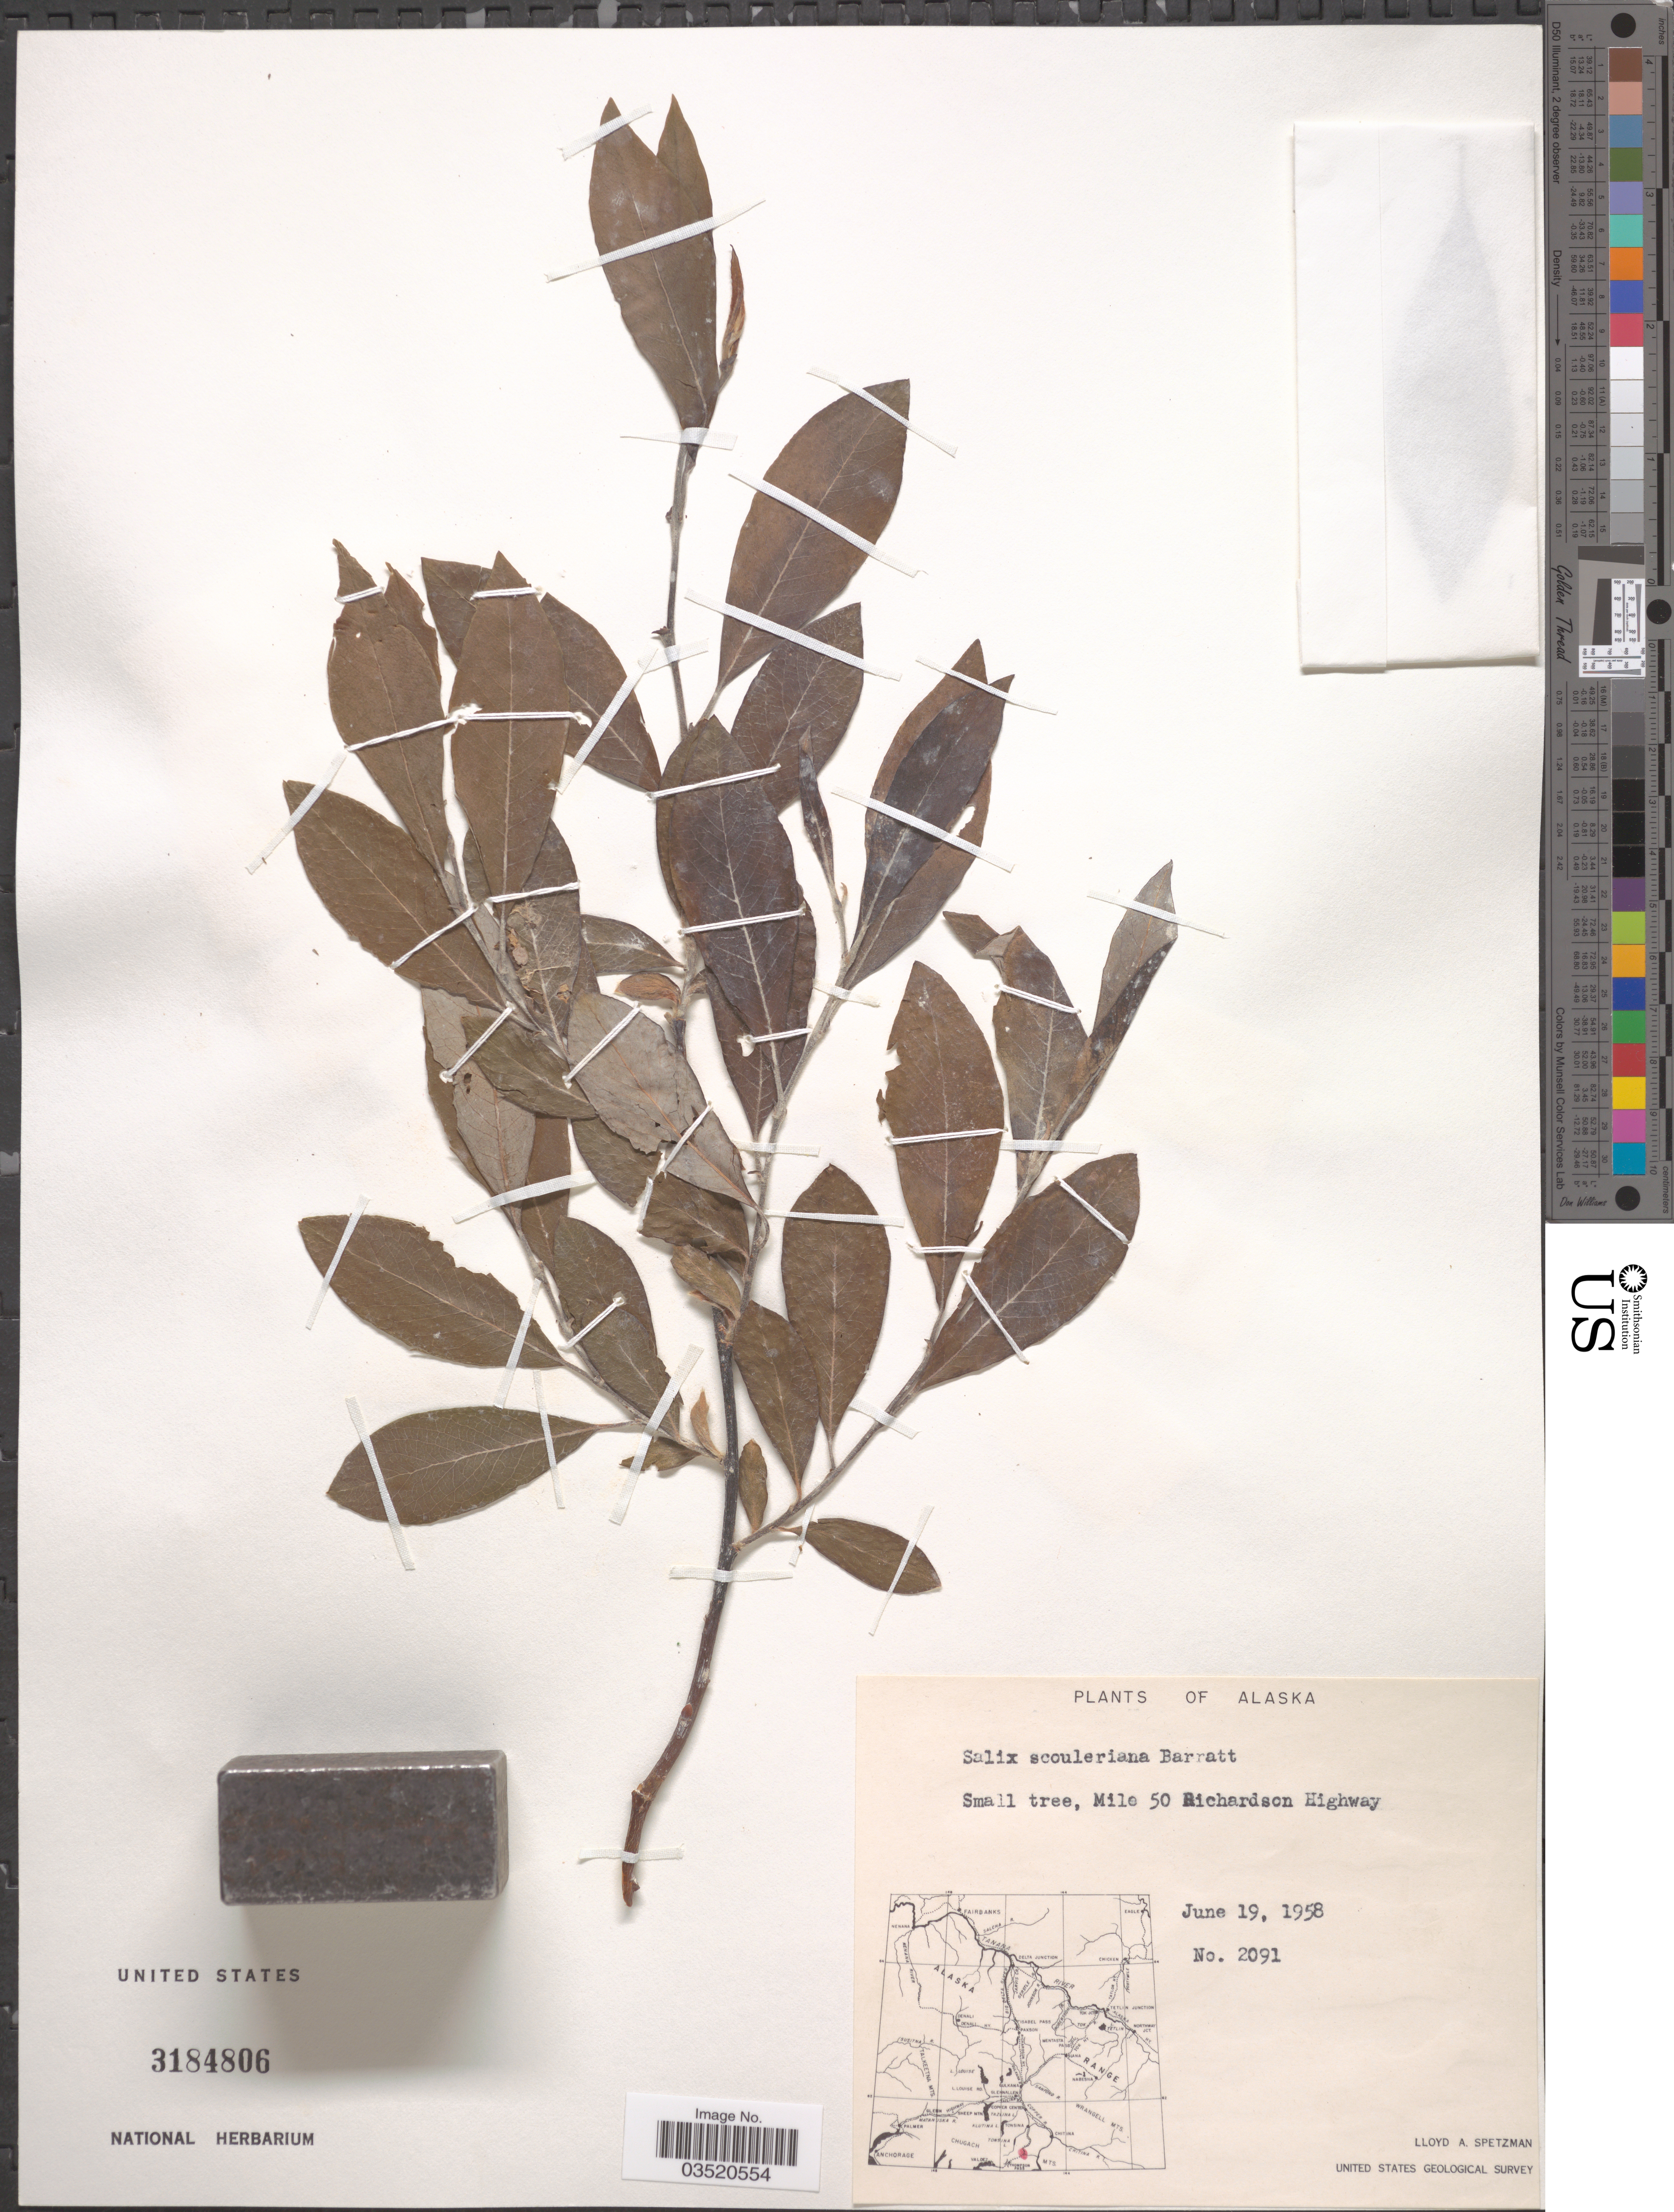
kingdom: Plantae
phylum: Tracheophyta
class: Magnoliopsida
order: Malpighiales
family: Salicaceae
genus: Salix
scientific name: Salix scouleriana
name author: Barratt ex Hook.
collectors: L. Spetzman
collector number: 2091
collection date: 1958-06-19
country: United States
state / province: Alaska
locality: Mile 50 Richardson Highway.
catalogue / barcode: US 3184806